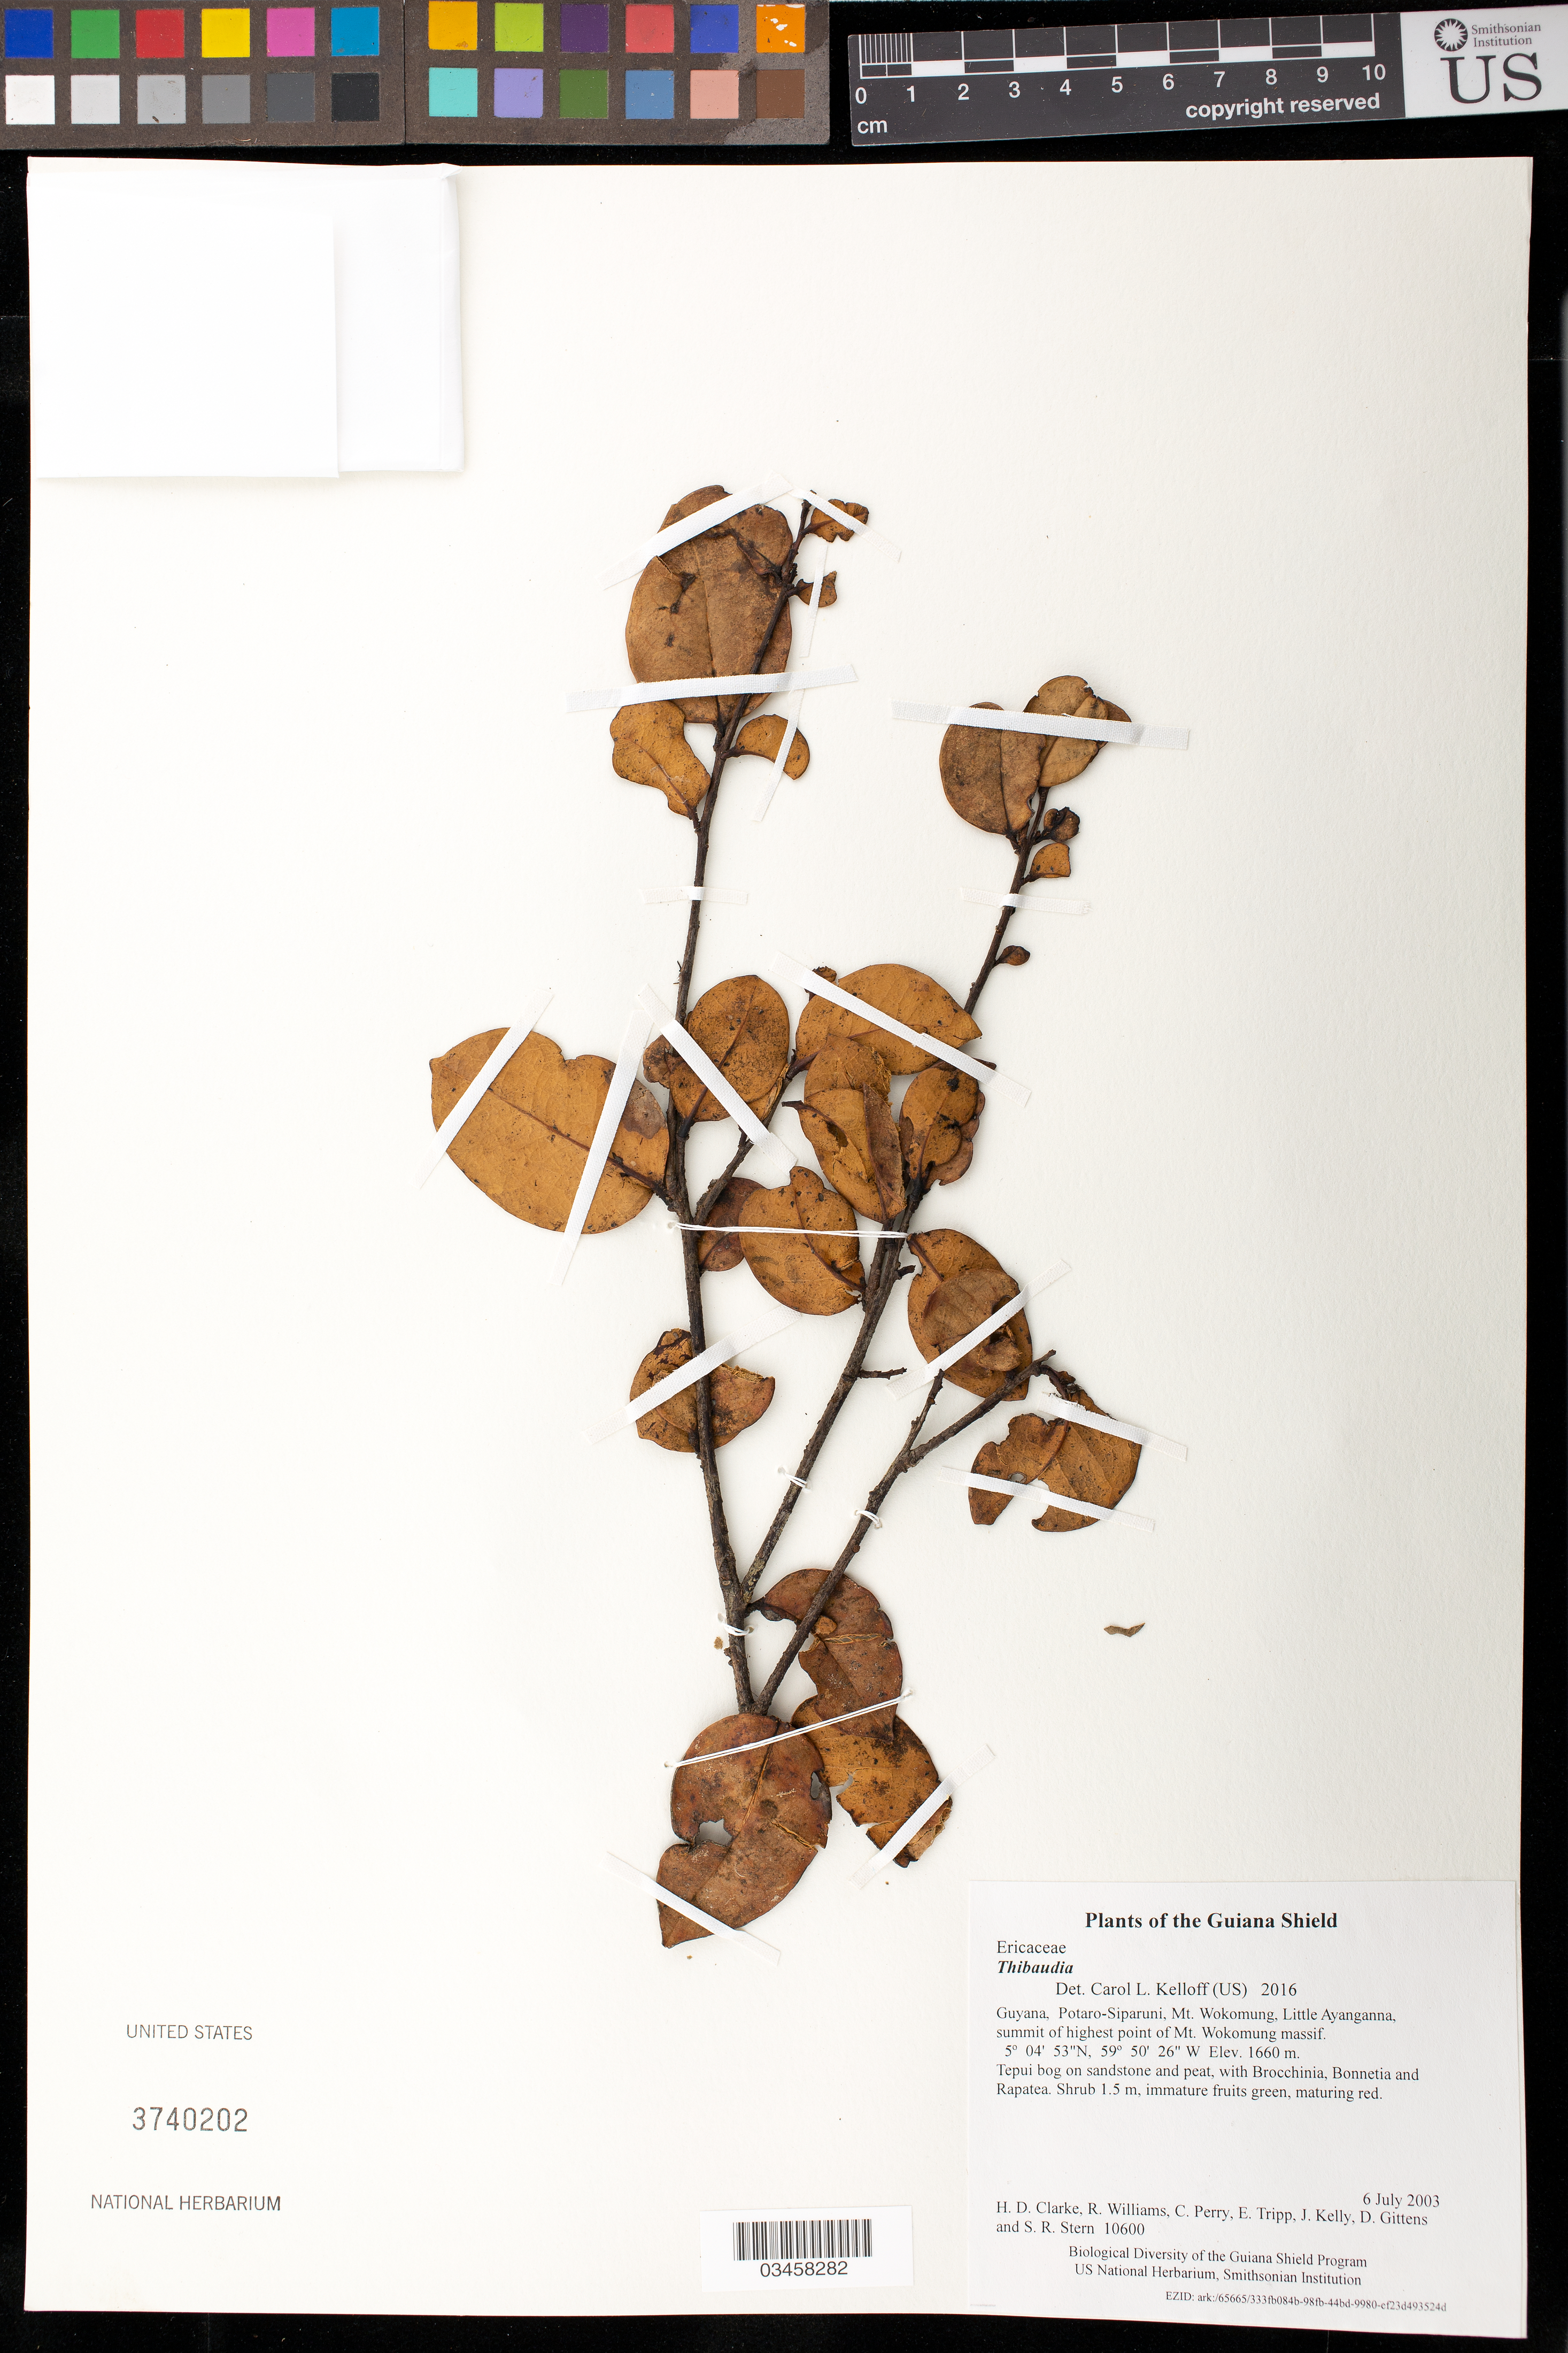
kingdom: Plantae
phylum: Tracheophyta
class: Magnoliopsida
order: Ericales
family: Ericaceae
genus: Thibaudia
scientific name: Thibaudia sp.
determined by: Kelloff, Carol L., (US), Smithsonian Institution - National Museum of Natural History (UNITED STATES)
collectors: H. D. Clarke, R. Williams, C. Perry, E. Tripp, J. Kelly, D. Gittens & S. R. Stern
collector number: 10600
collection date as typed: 6 July 2003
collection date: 2003-07-06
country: Guyana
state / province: Potaro-Siparuni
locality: Mt. Wokomung, Little Ayanganna, summit of highest point of Mt. Wokomung massif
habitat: Tepui bog on sandstone and peat, with Brocchinia, Bonnetia and Rapatea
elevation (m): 1660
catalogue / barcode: US 3740202